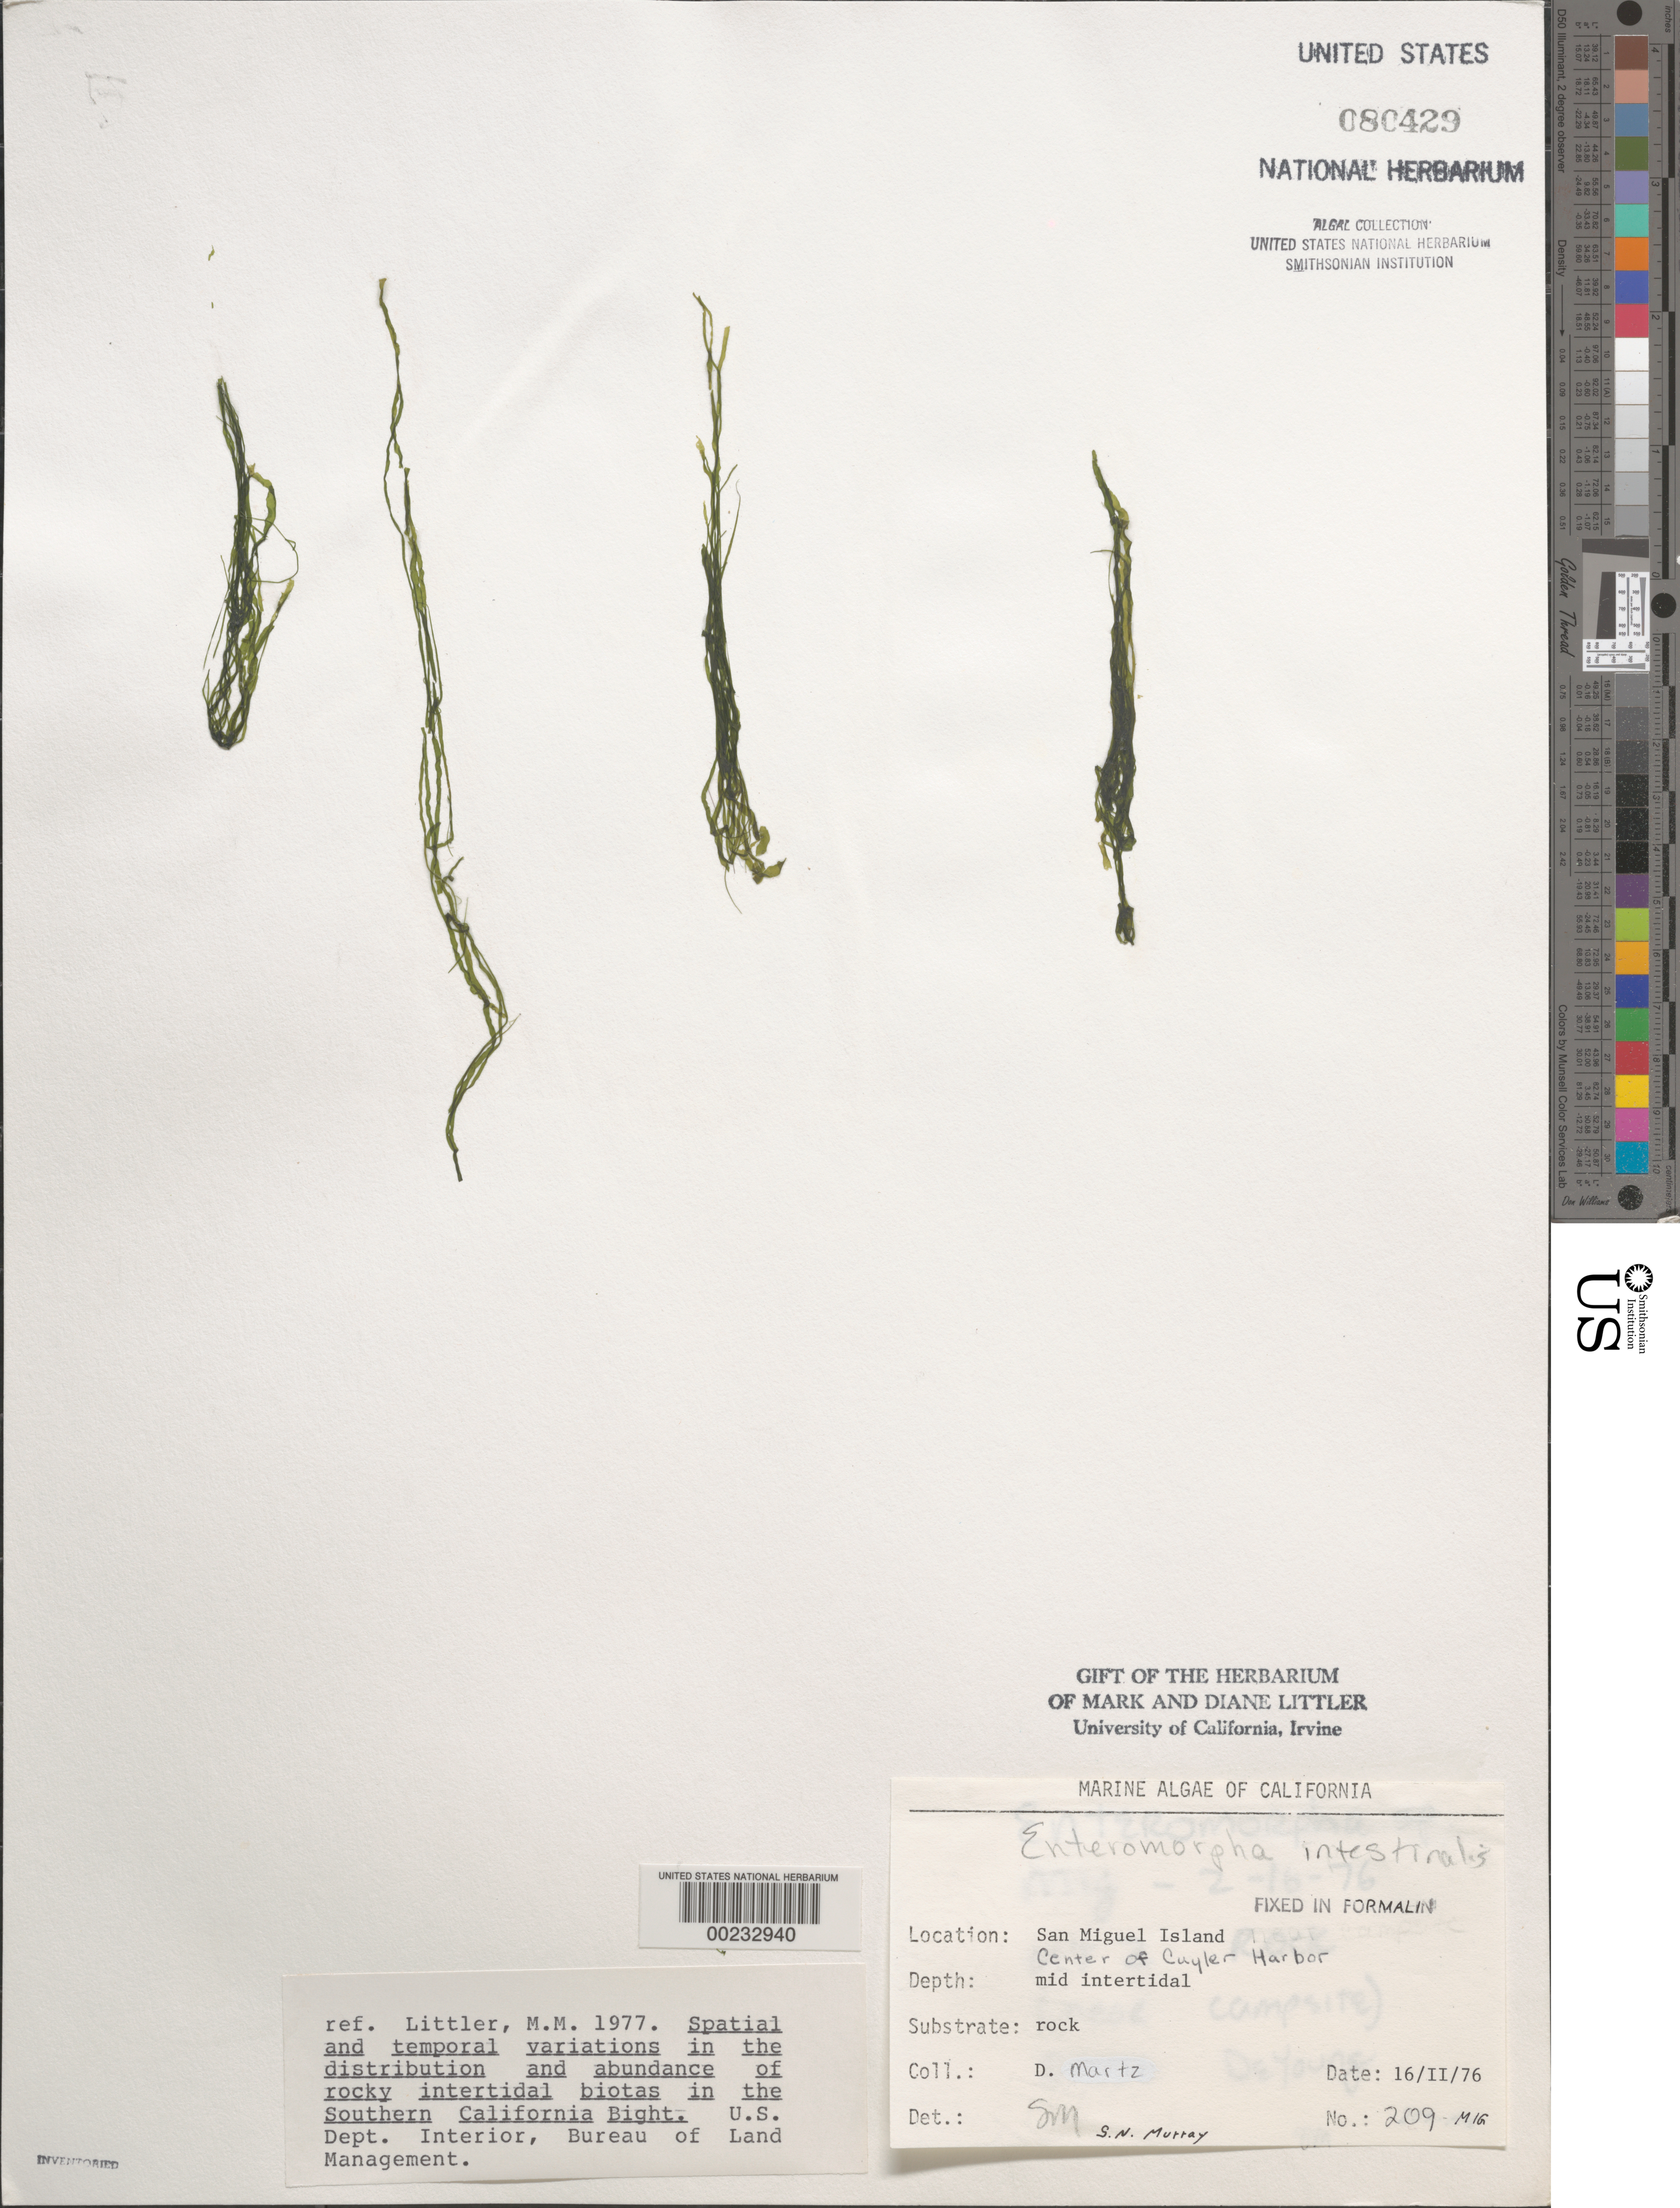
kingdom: Plantae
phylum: Chlorophyta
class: Ulvophyceae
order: Ulvales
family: Ulvaceae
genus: Ulva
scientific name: Ulva intestinalis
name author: L.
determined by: Algae name updating Project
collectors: D. Martz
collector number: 209-mig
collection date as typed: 16 Feb 1976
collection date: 1976-02-16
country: United States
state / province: California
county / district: Santa Barbara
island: San Miguel Island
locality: Cuyler Harbor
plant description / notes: BLM-SOCALBIGHT Rocky Intertidal Survey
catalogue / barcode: US 80429